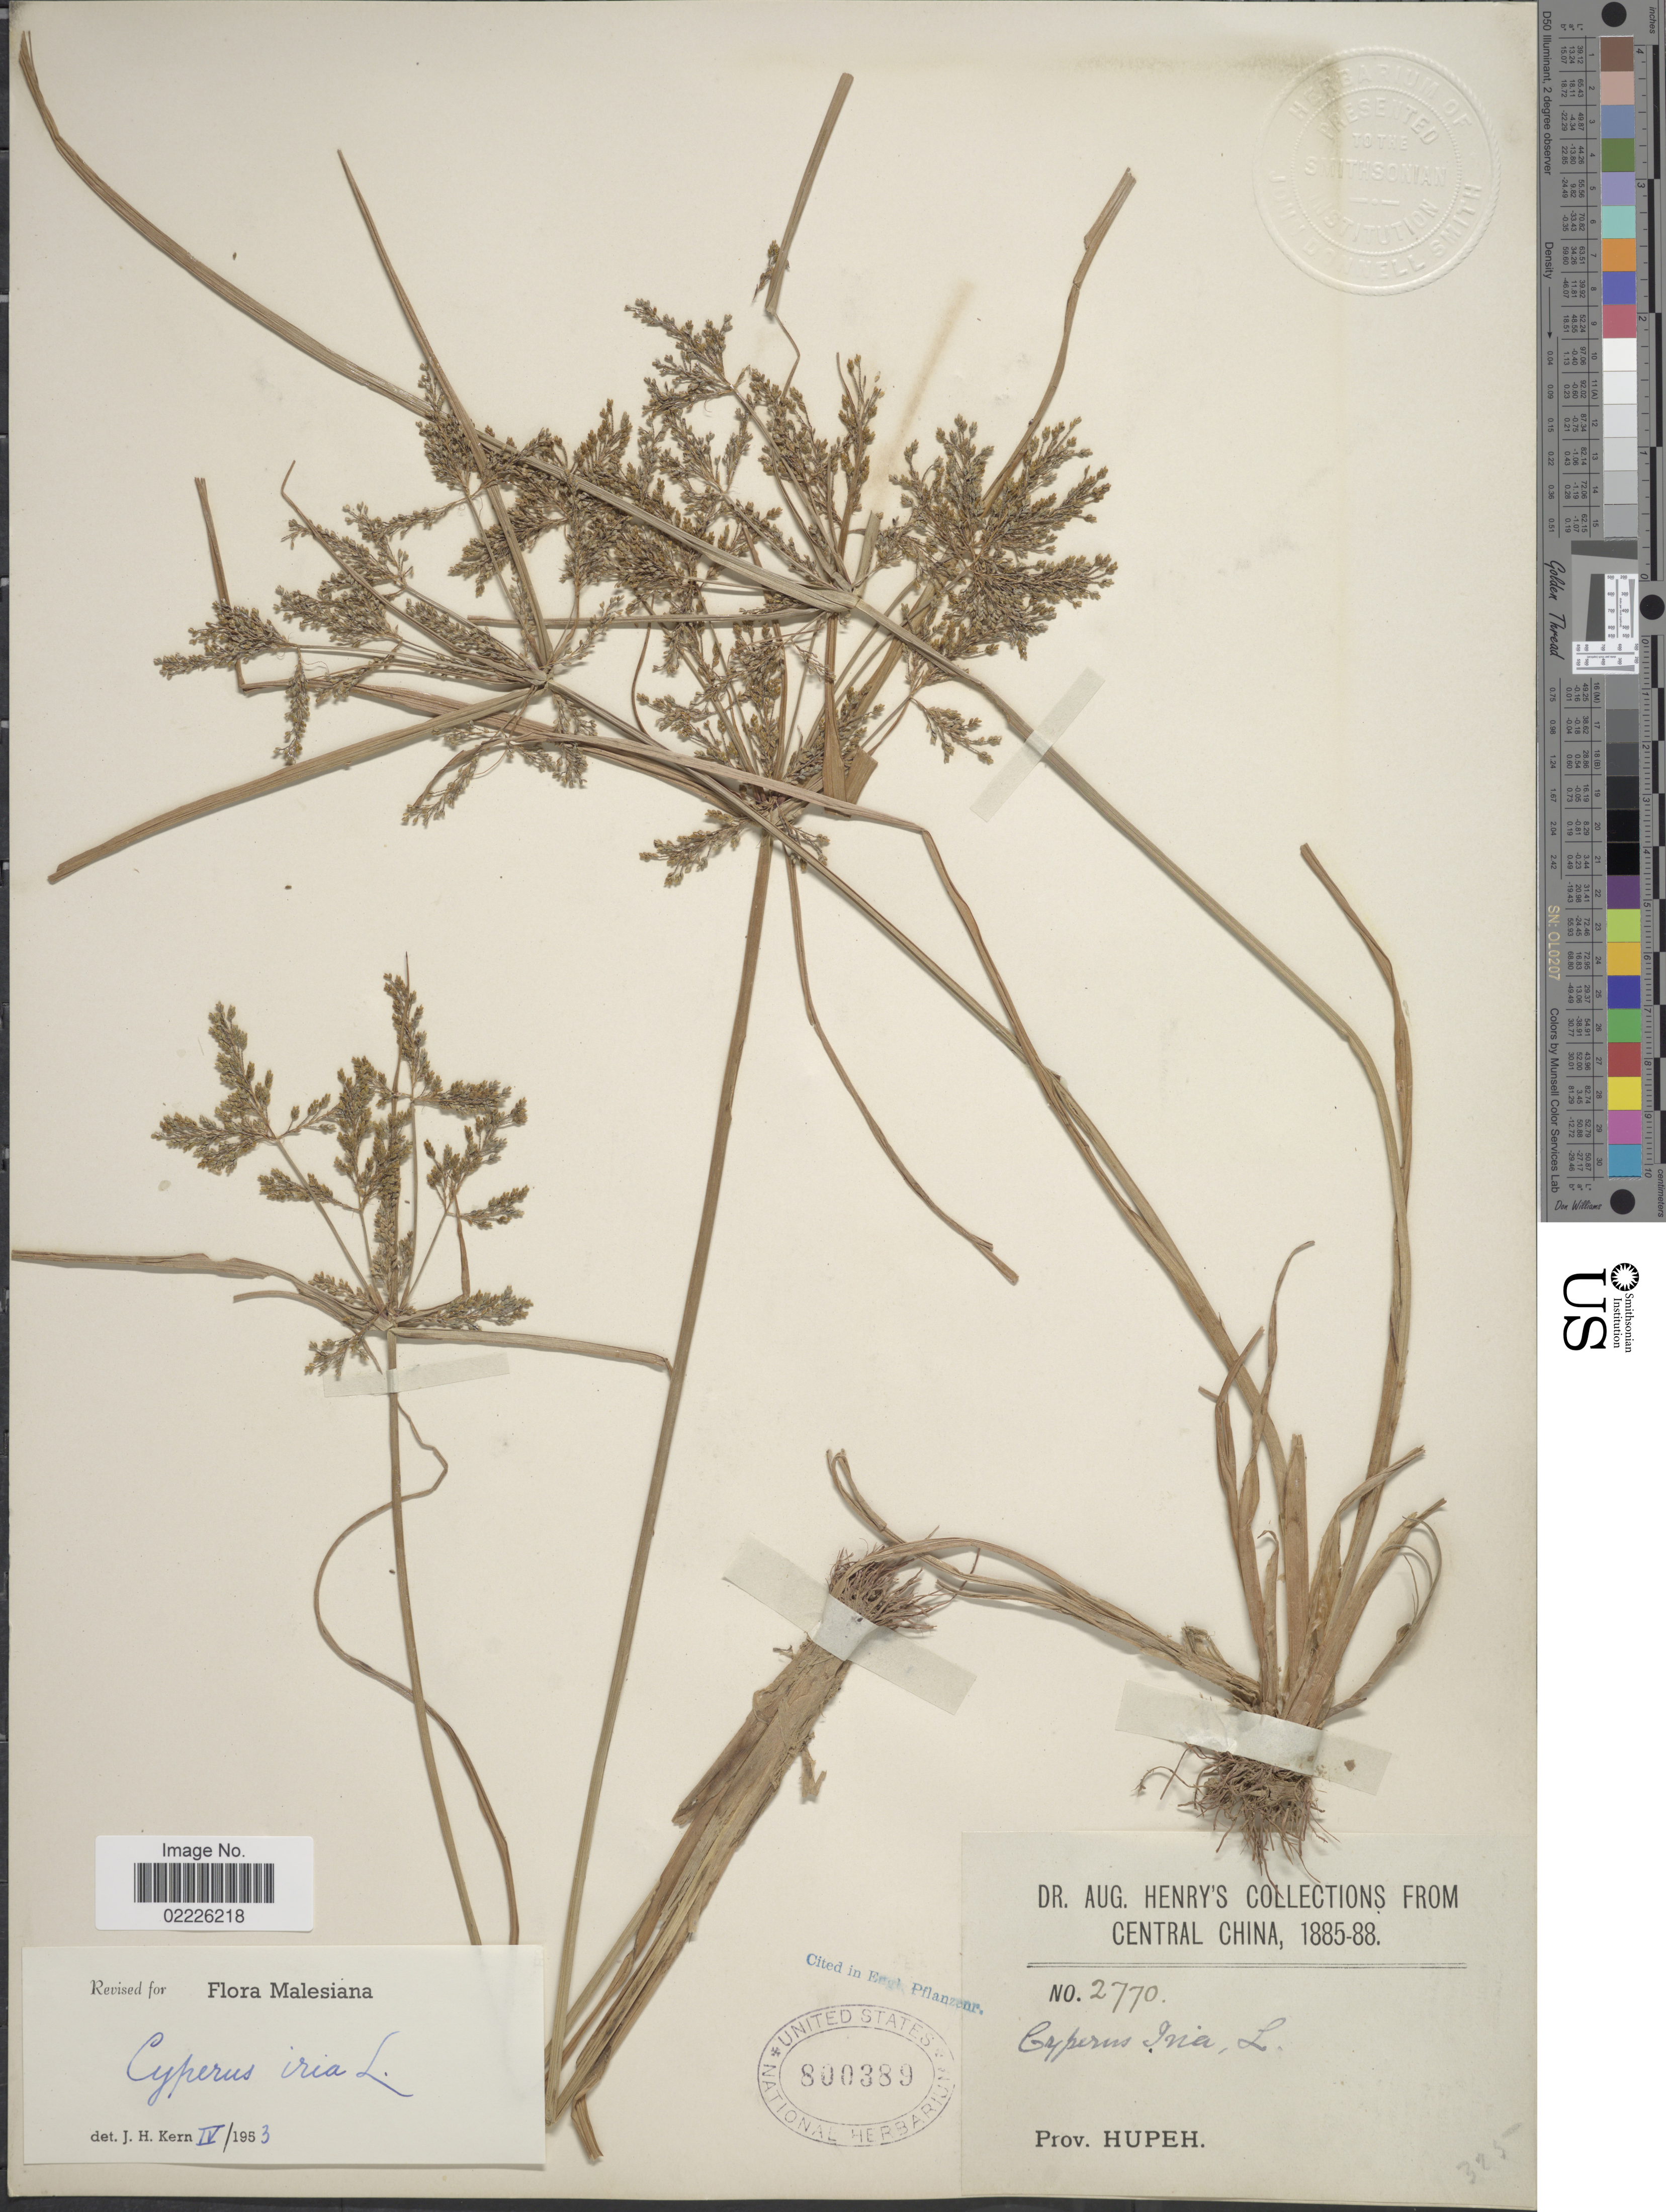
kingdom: Plantae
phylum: Tracheophyta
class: Liliopsida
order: Poales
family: Cyperaceae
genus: Cyperus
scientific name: Cyperus iria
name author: L.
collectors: A. Henry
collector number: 2770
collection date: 1885/1888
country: China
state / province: Hubei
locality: Central China, Prov. Hupeh,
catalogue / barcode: US 800389